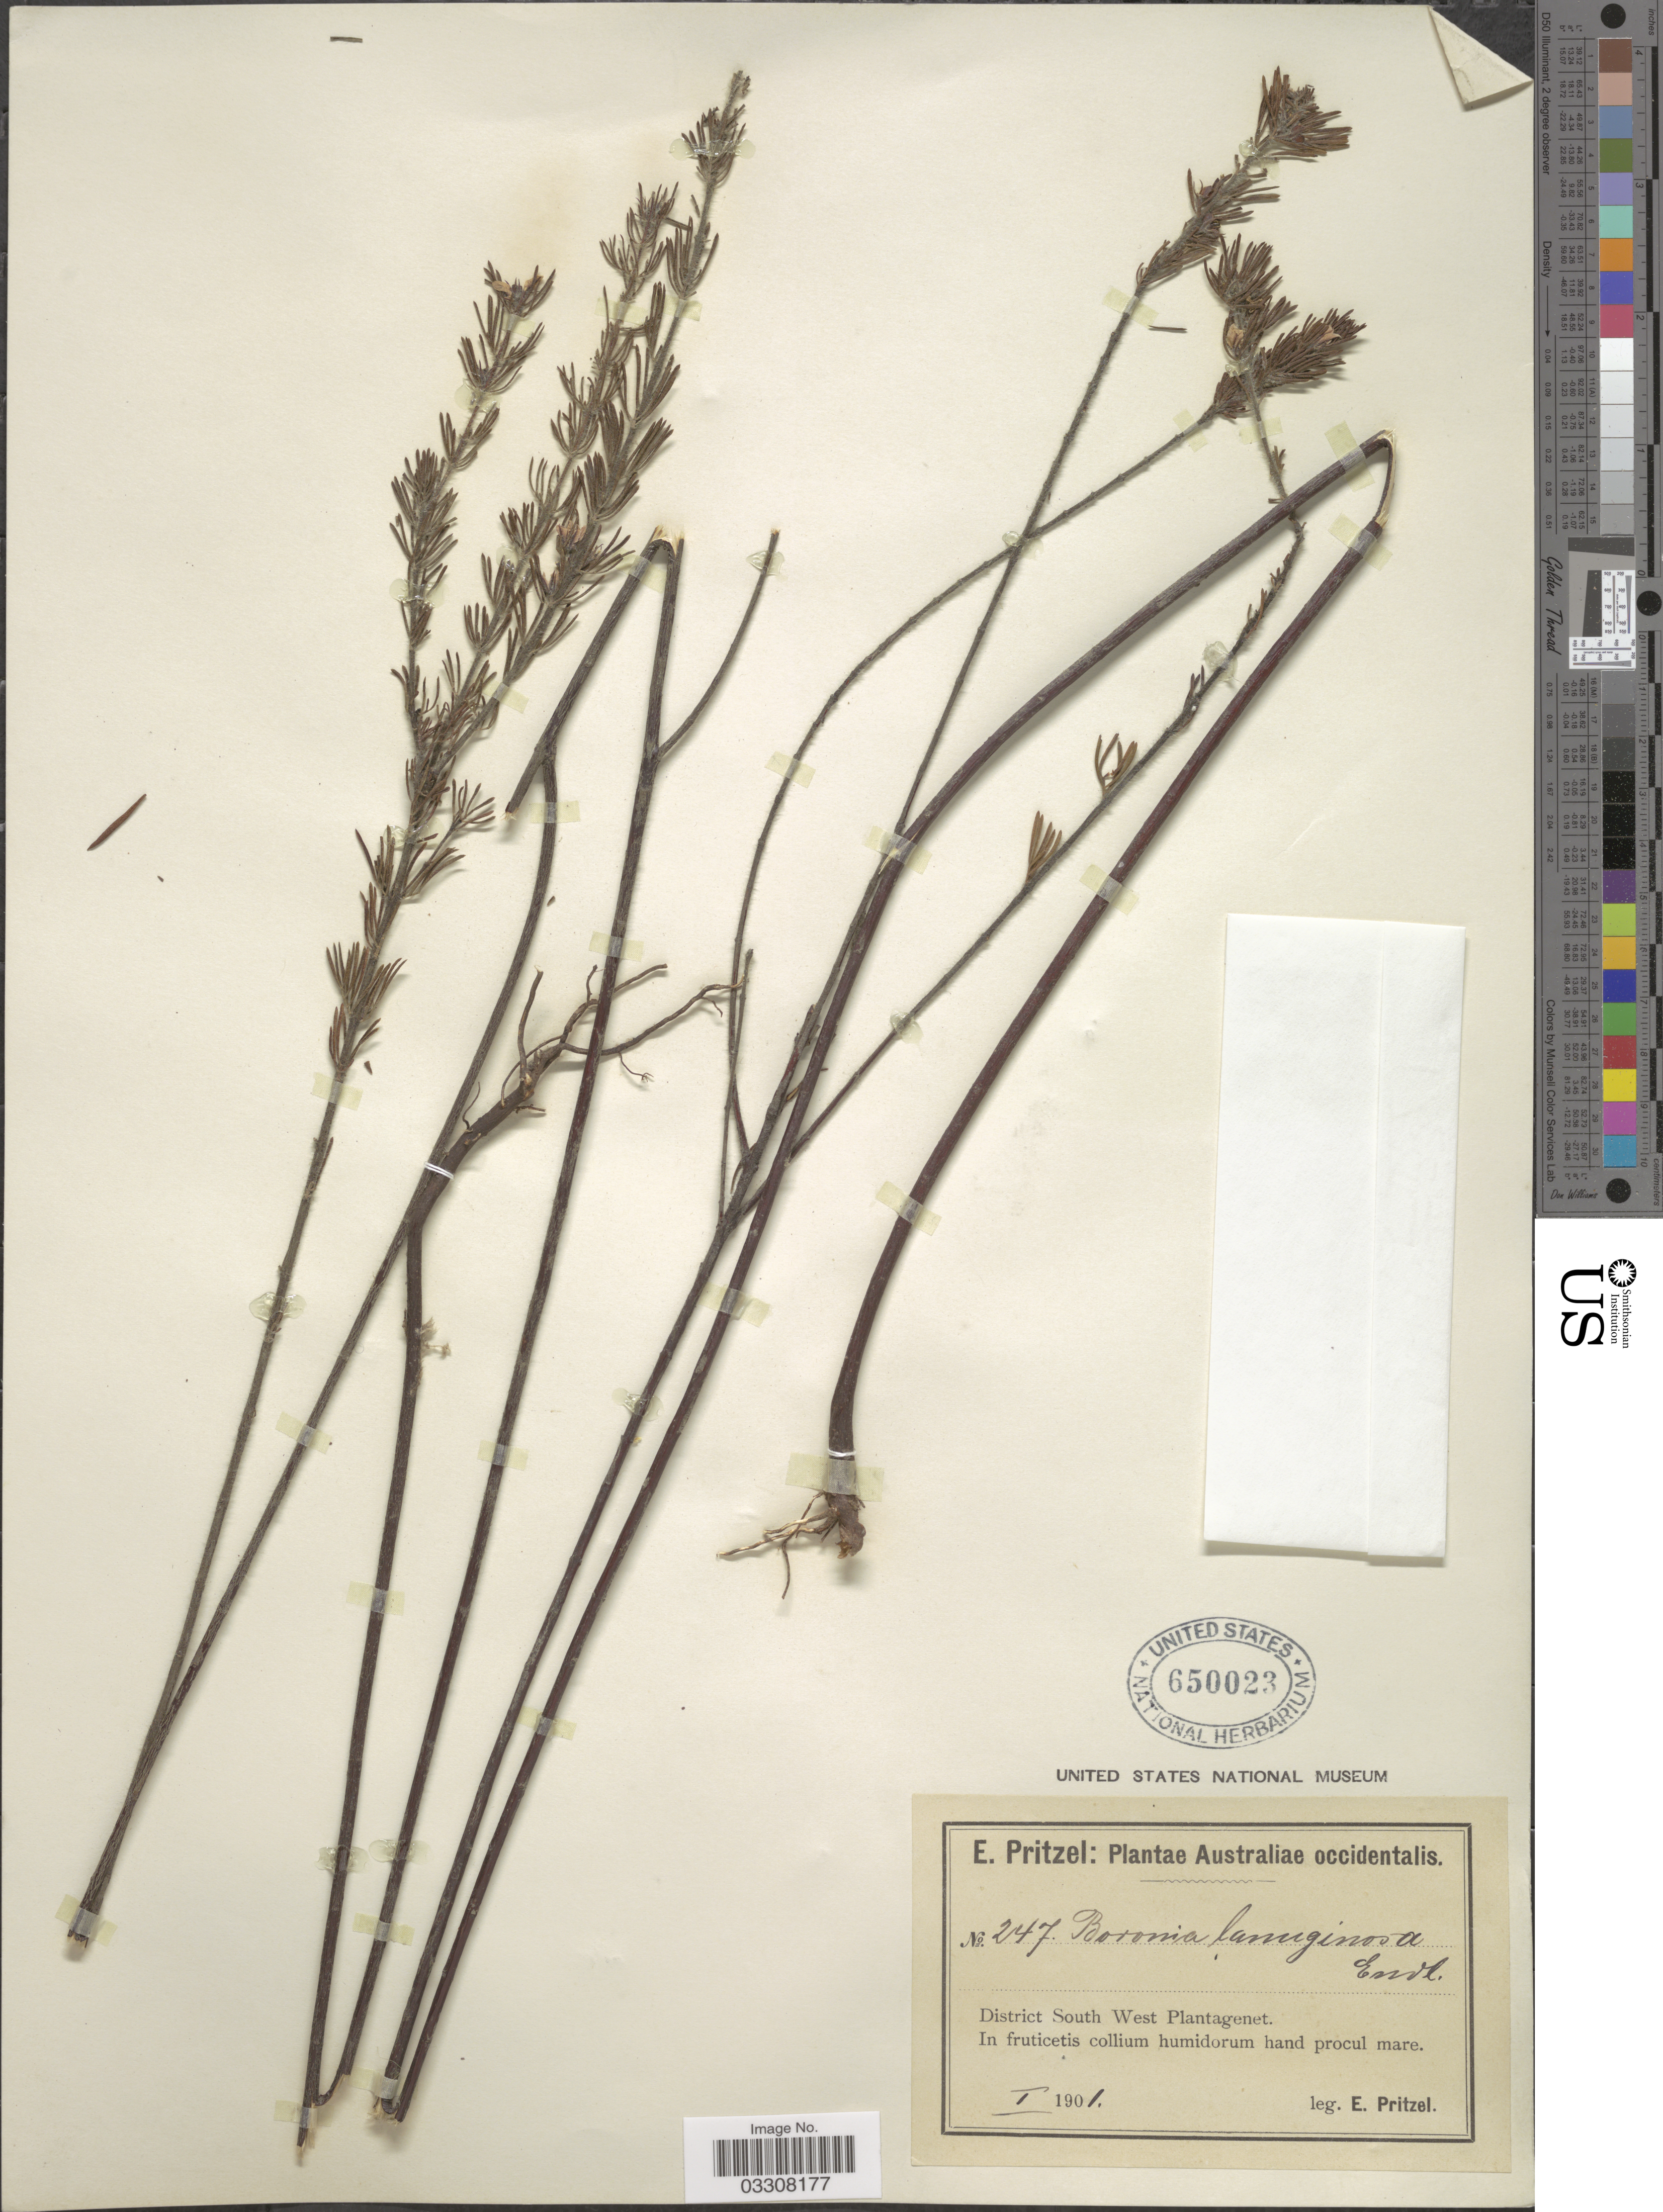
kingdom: Plantae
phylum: Tracheophyta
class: Magnoliopsida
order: Sapindales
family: Rutaceae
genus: Boronia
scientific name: Boronia lanuginosa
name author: Endl.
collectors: E. G. Pritzel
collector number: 247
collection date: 1901-01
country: Australia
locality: Australiae occidentalis. District South West Plantagenet.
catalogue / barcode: US 650023